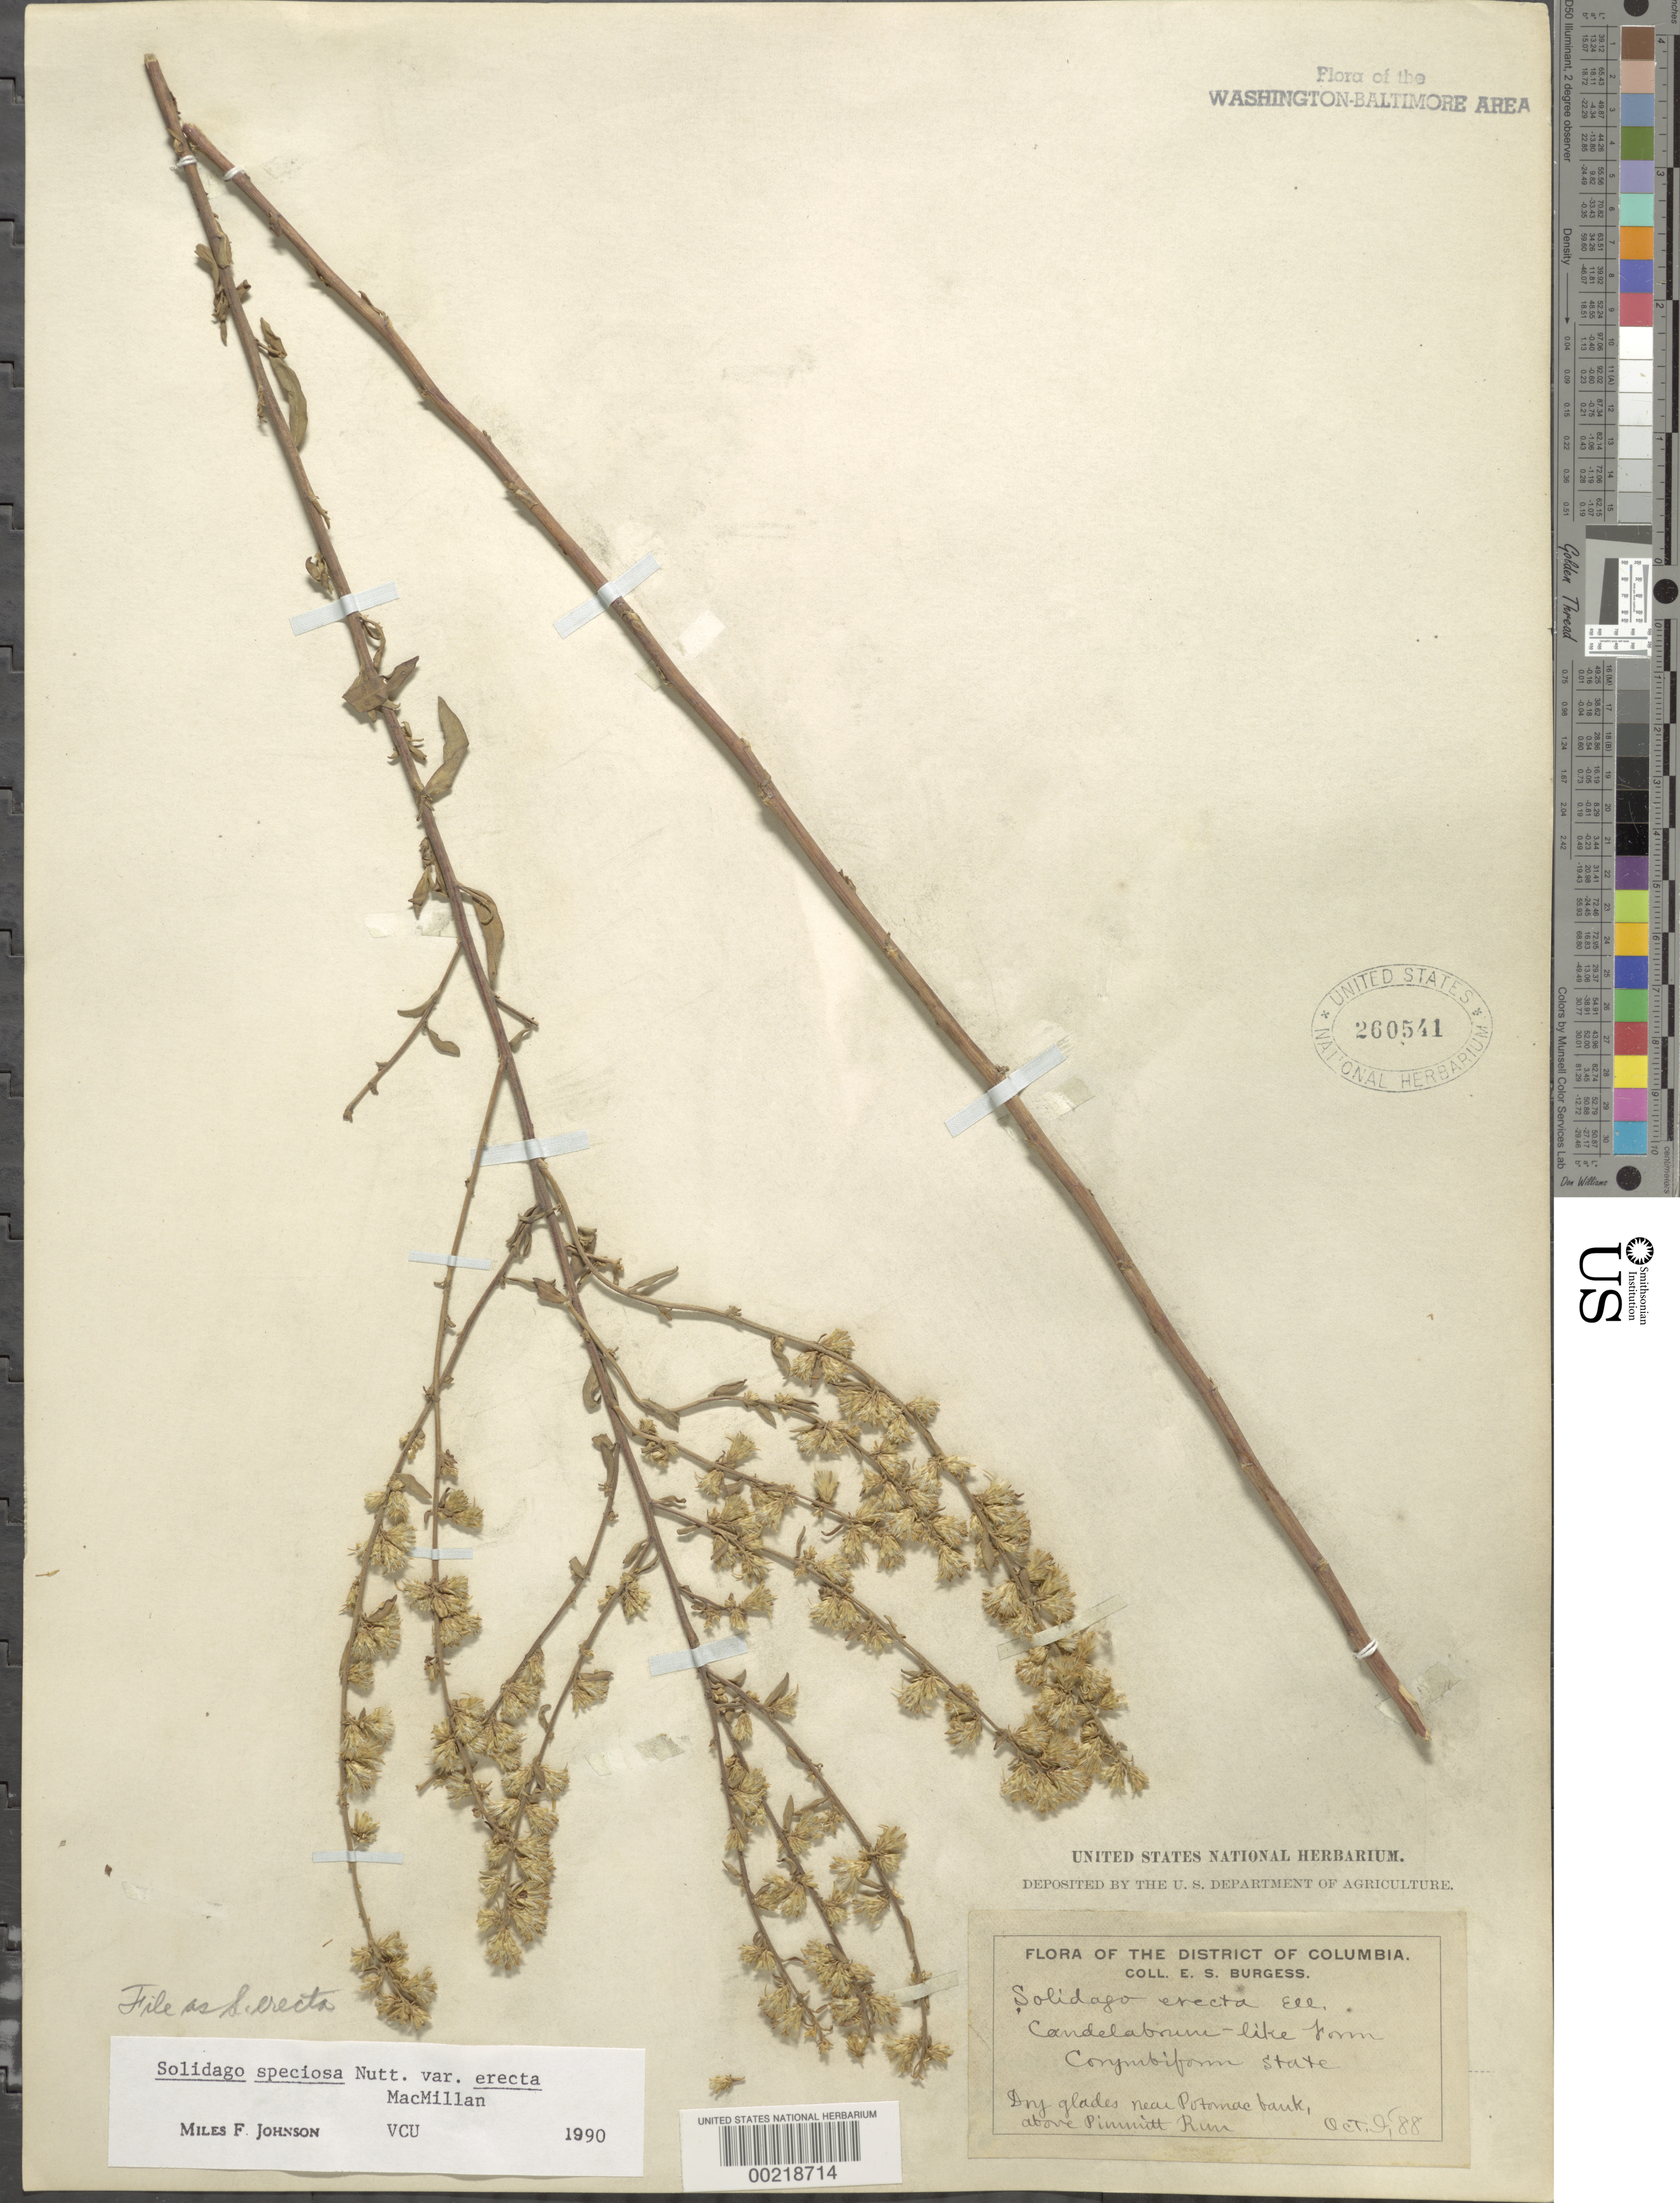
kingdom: Plantae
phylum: Tracheophyta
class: Magnoliopsida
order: Asterales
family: Asteraceae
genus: Solidago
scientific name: Solidago speciosa var. erecta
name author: (Pursh) MacMill.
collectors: E. Burgess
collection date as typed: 09 Oct 1888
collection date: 1888-10-09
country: United States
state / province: Virginia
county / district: Fairfax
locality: Above Pimmitt Run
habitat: Dry glades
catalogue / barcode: US 260541